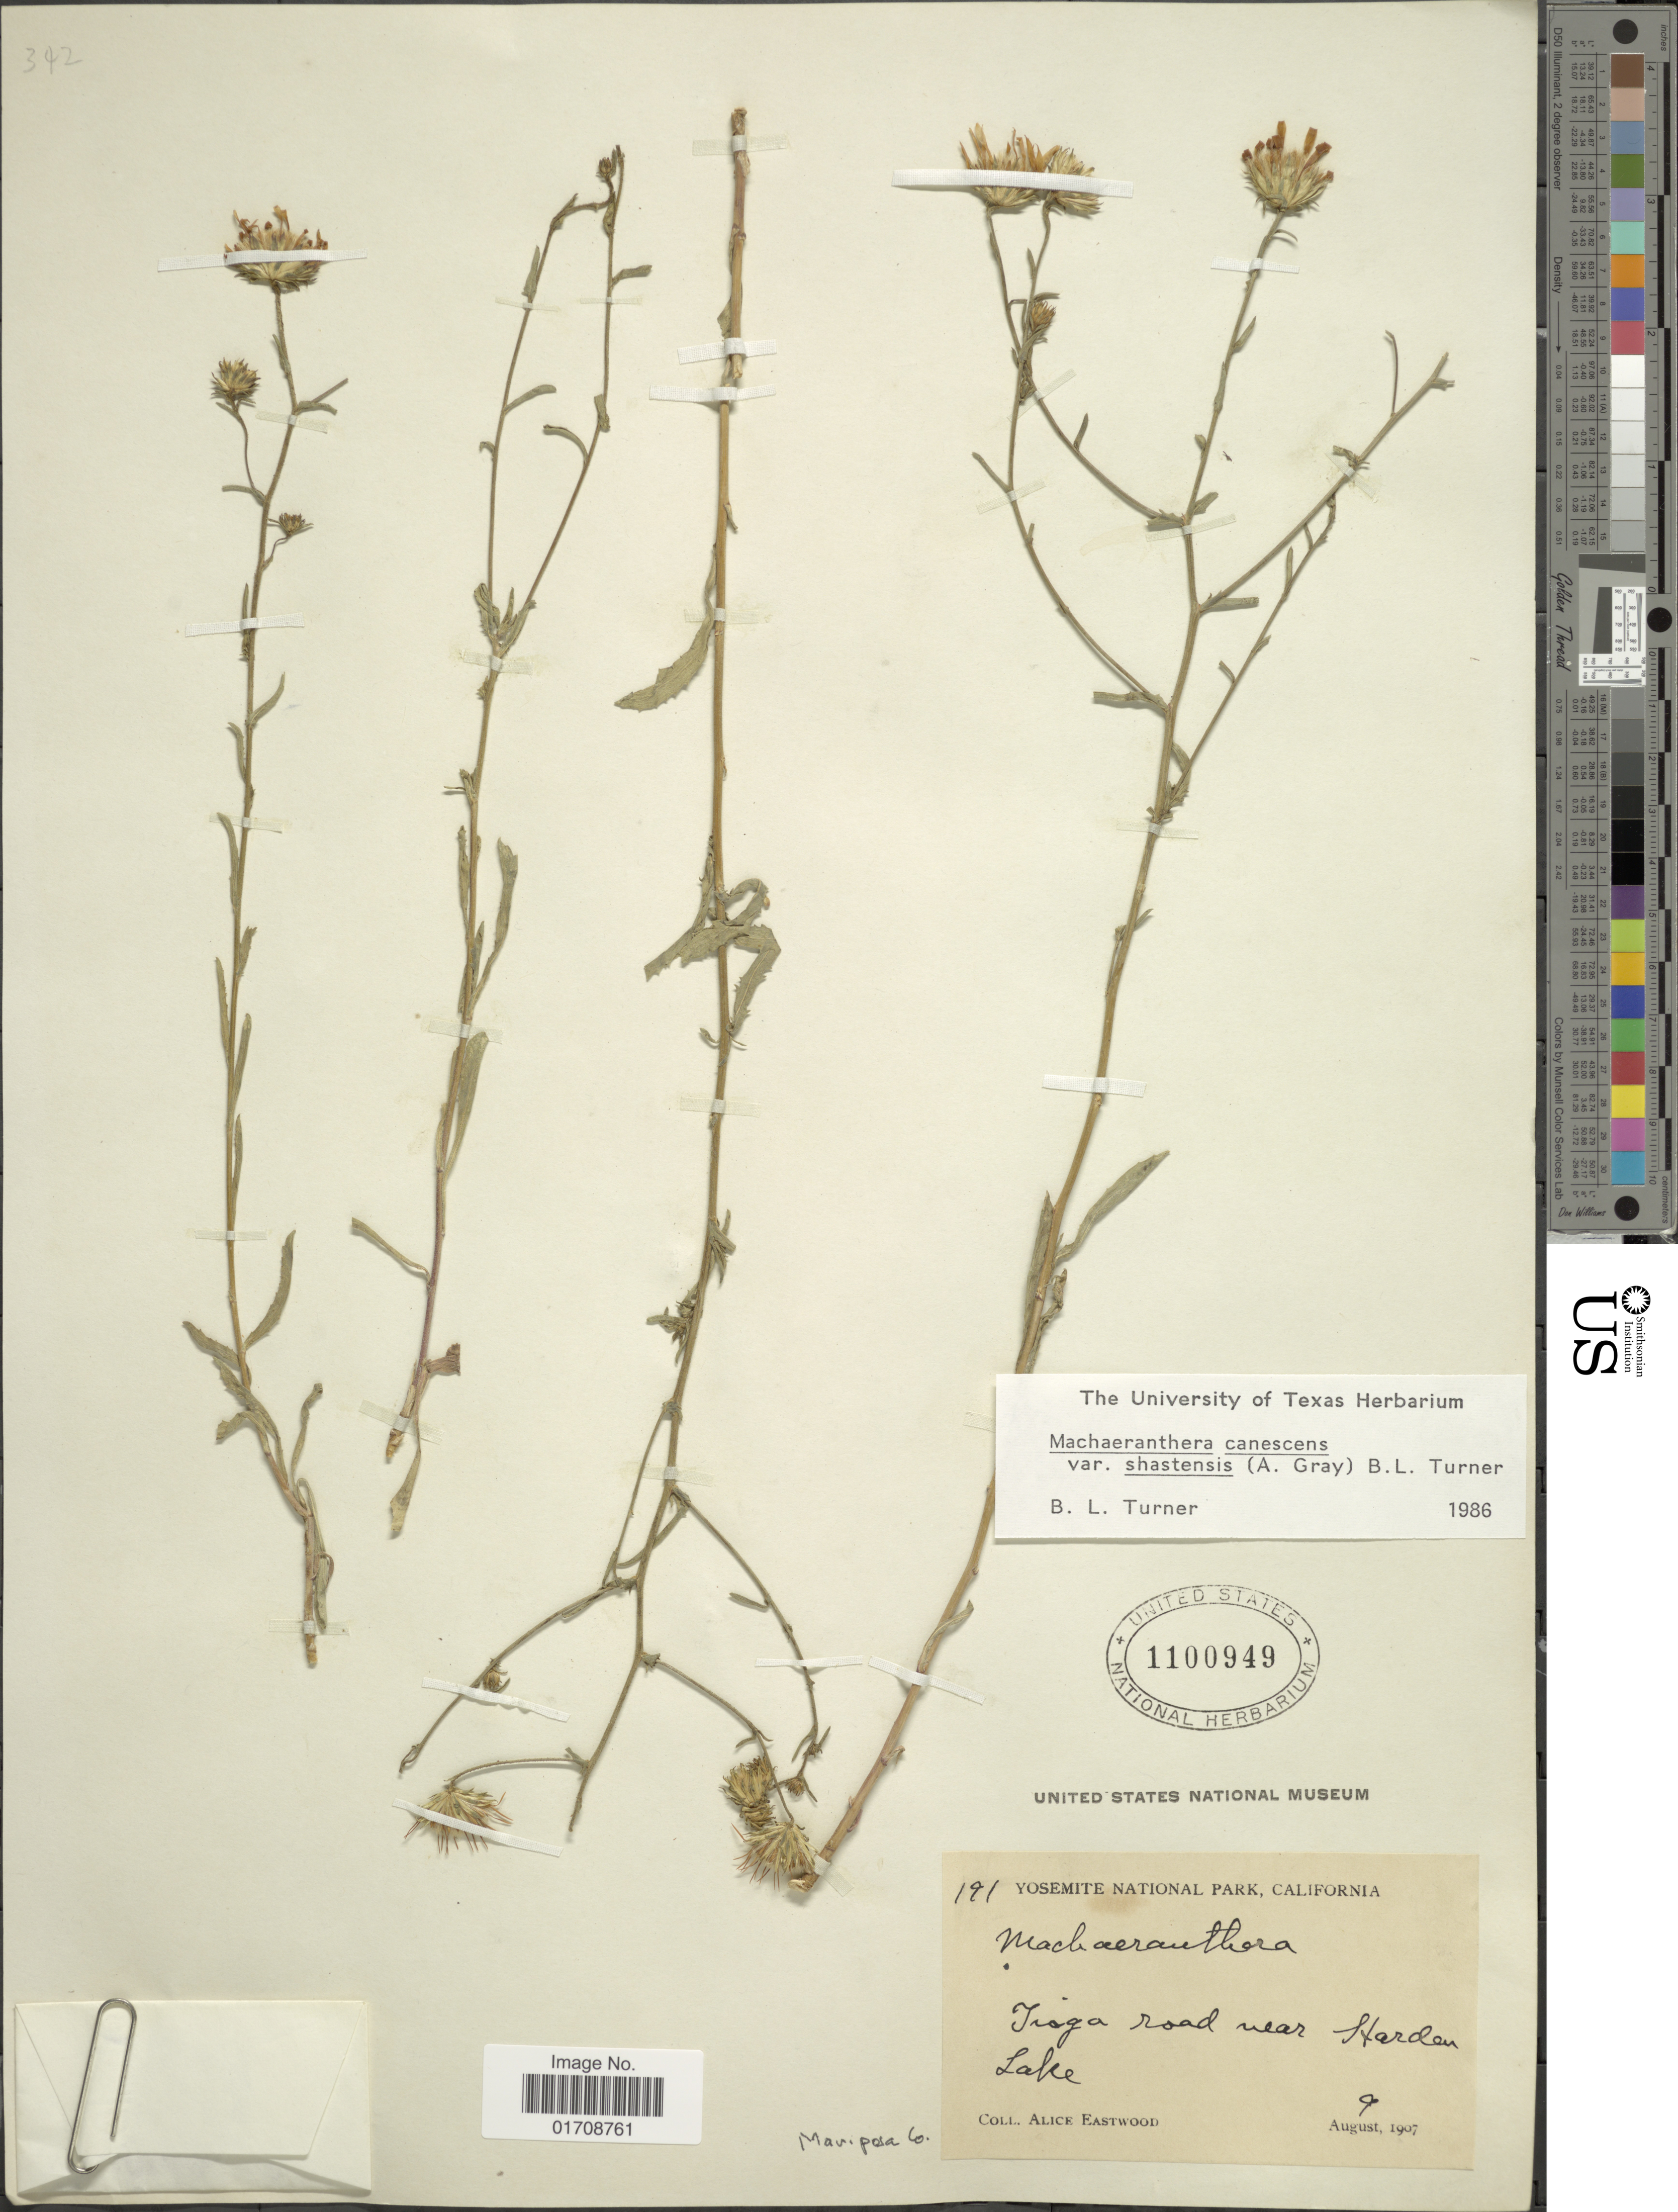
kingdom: Plantae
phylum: Tracheophyta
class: Magnoliopsida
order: Asterales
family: Asteraceae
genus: Machaeranthera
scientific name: Machaeranthera canescens var. shastensis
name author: (A. Gray) B.L. Turner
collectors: A. Eastwood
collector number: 191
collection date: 1907-08-09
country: United States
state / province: California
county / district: Mariposa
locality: Yosemite National Park, Tioga road near Harden Lake, Mariposa Co.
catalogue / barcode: US 1100949